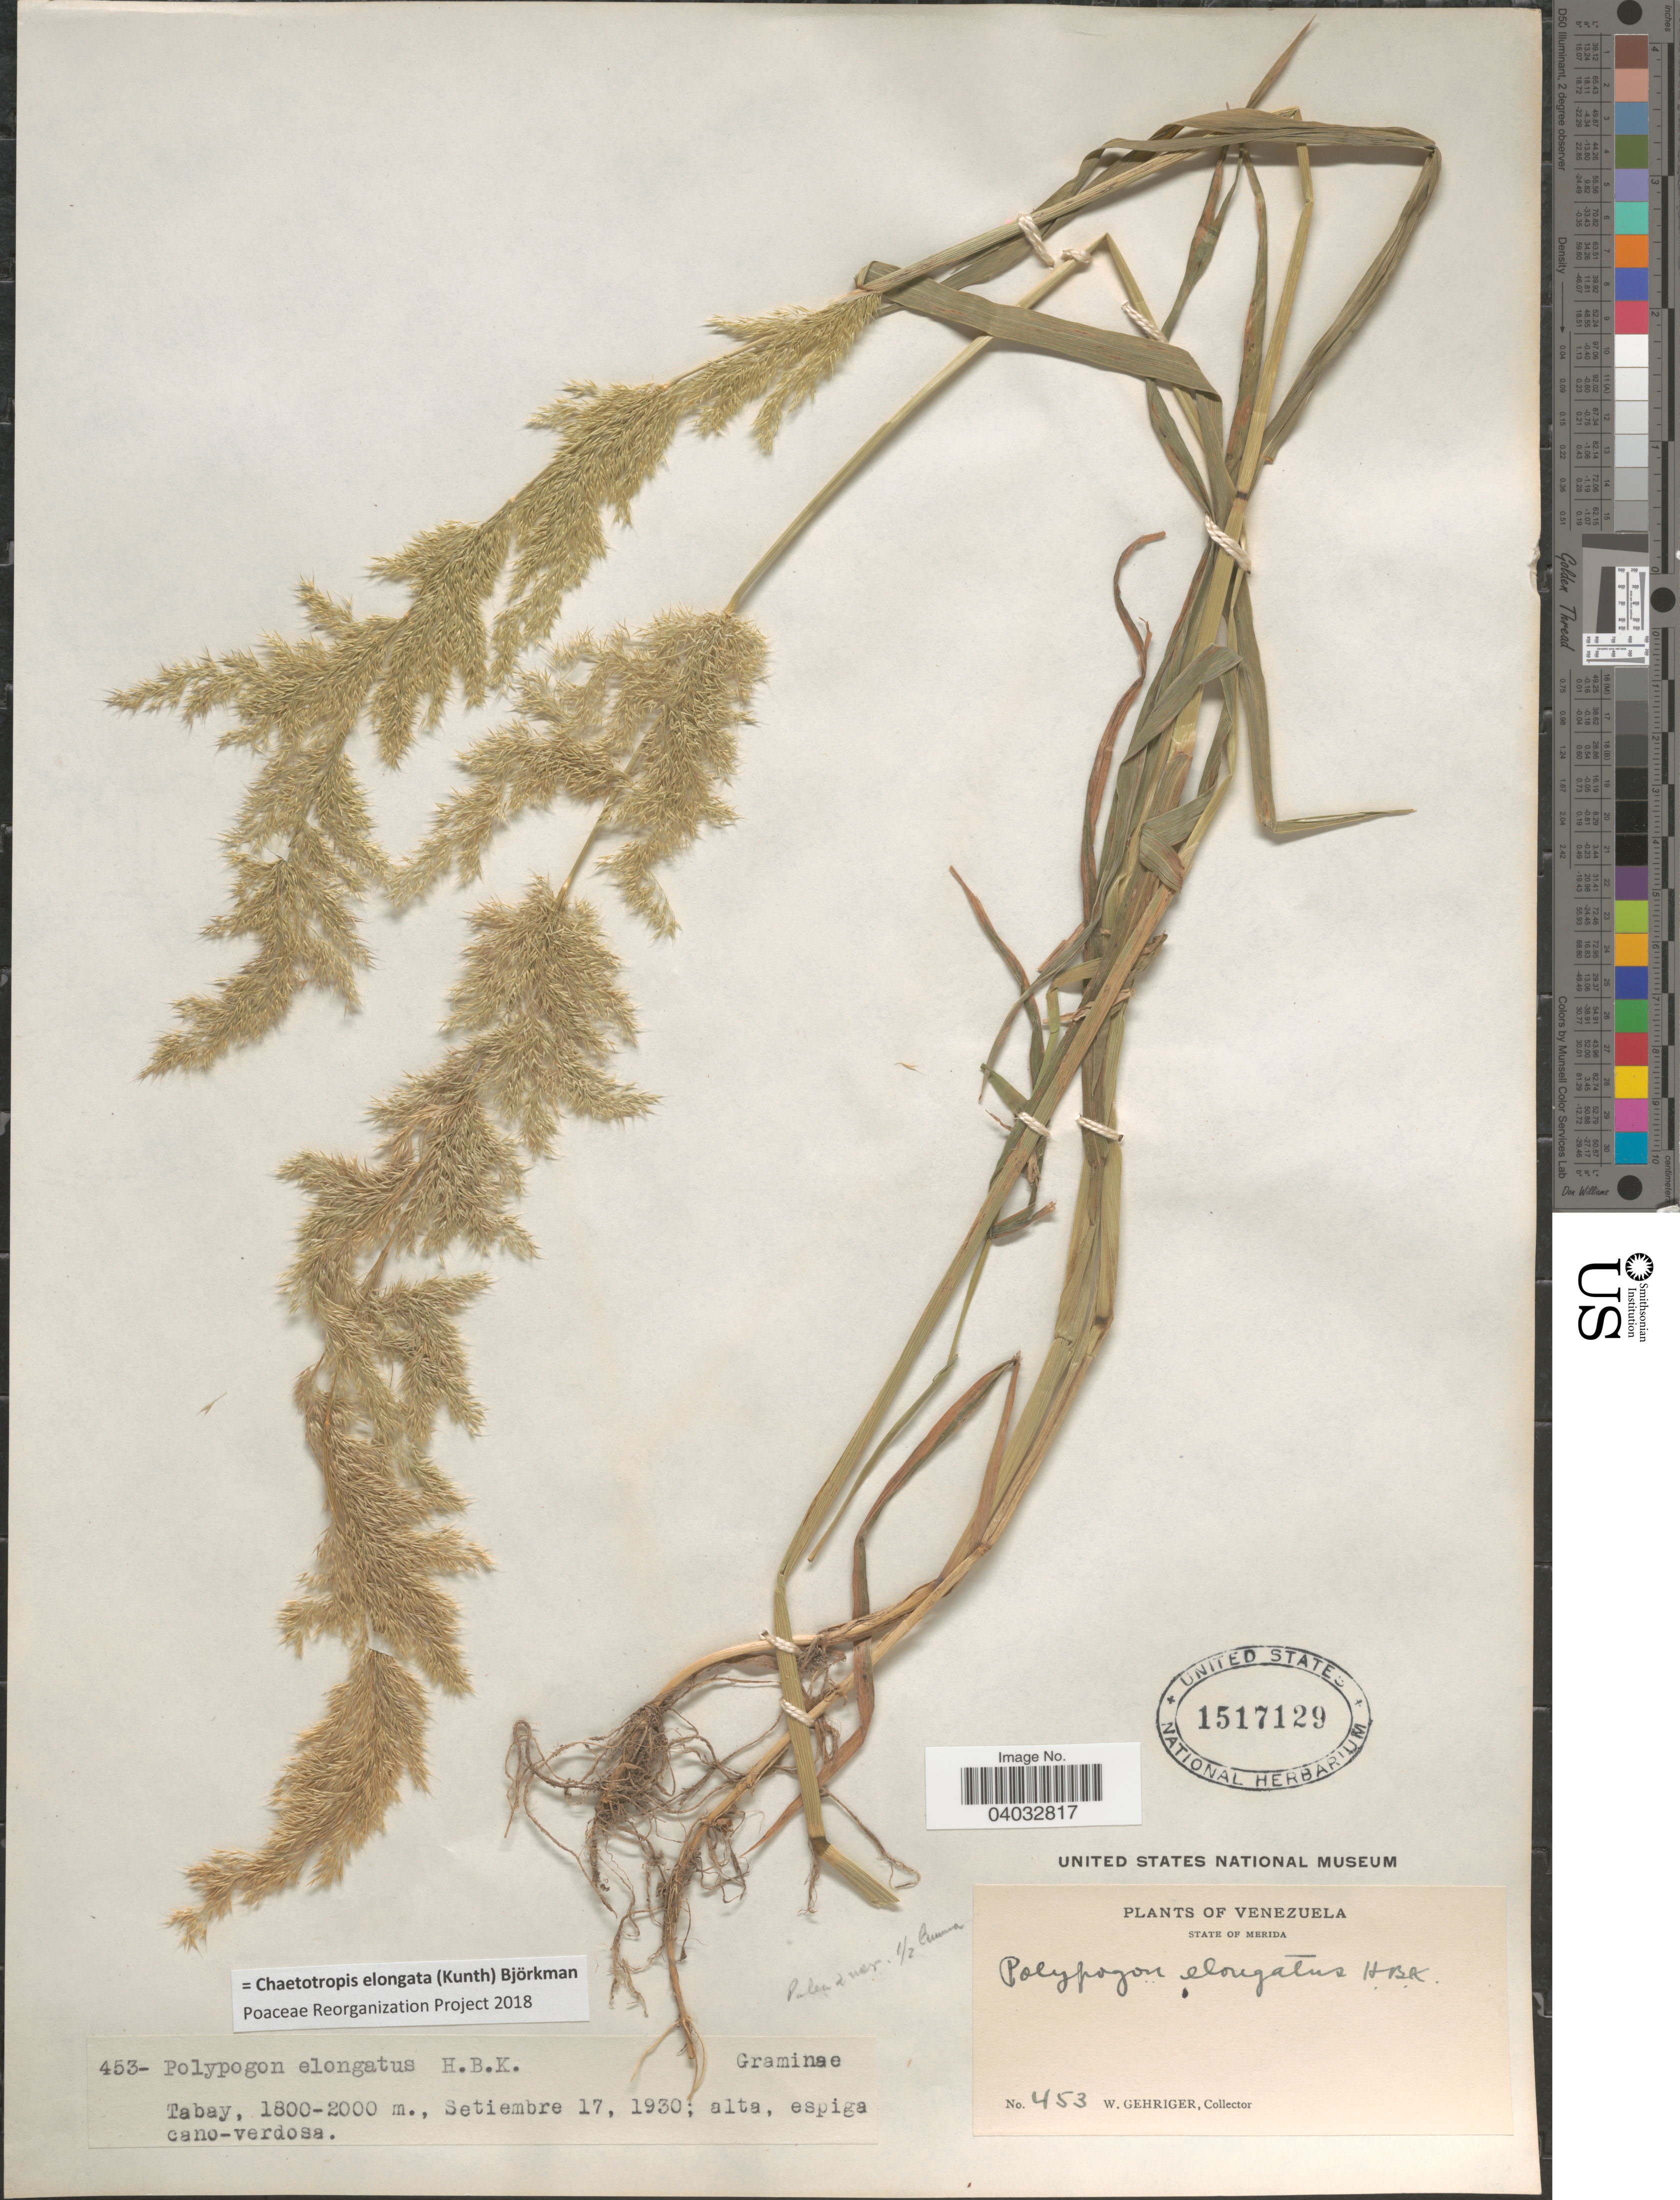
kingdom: Plantae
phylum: Tracheophyta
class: Liliopsida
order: Poales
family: Poaceae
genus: Chaetotropis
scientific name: Chaetotropis elongata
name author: (Kunth) Björkman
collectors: W. Gehriger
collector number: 453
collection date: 1930-09-17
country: Venezuela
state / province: Merida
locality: Tabay; alta, espiga cano-verdosa.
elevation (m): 1800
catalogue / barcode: US 1517129